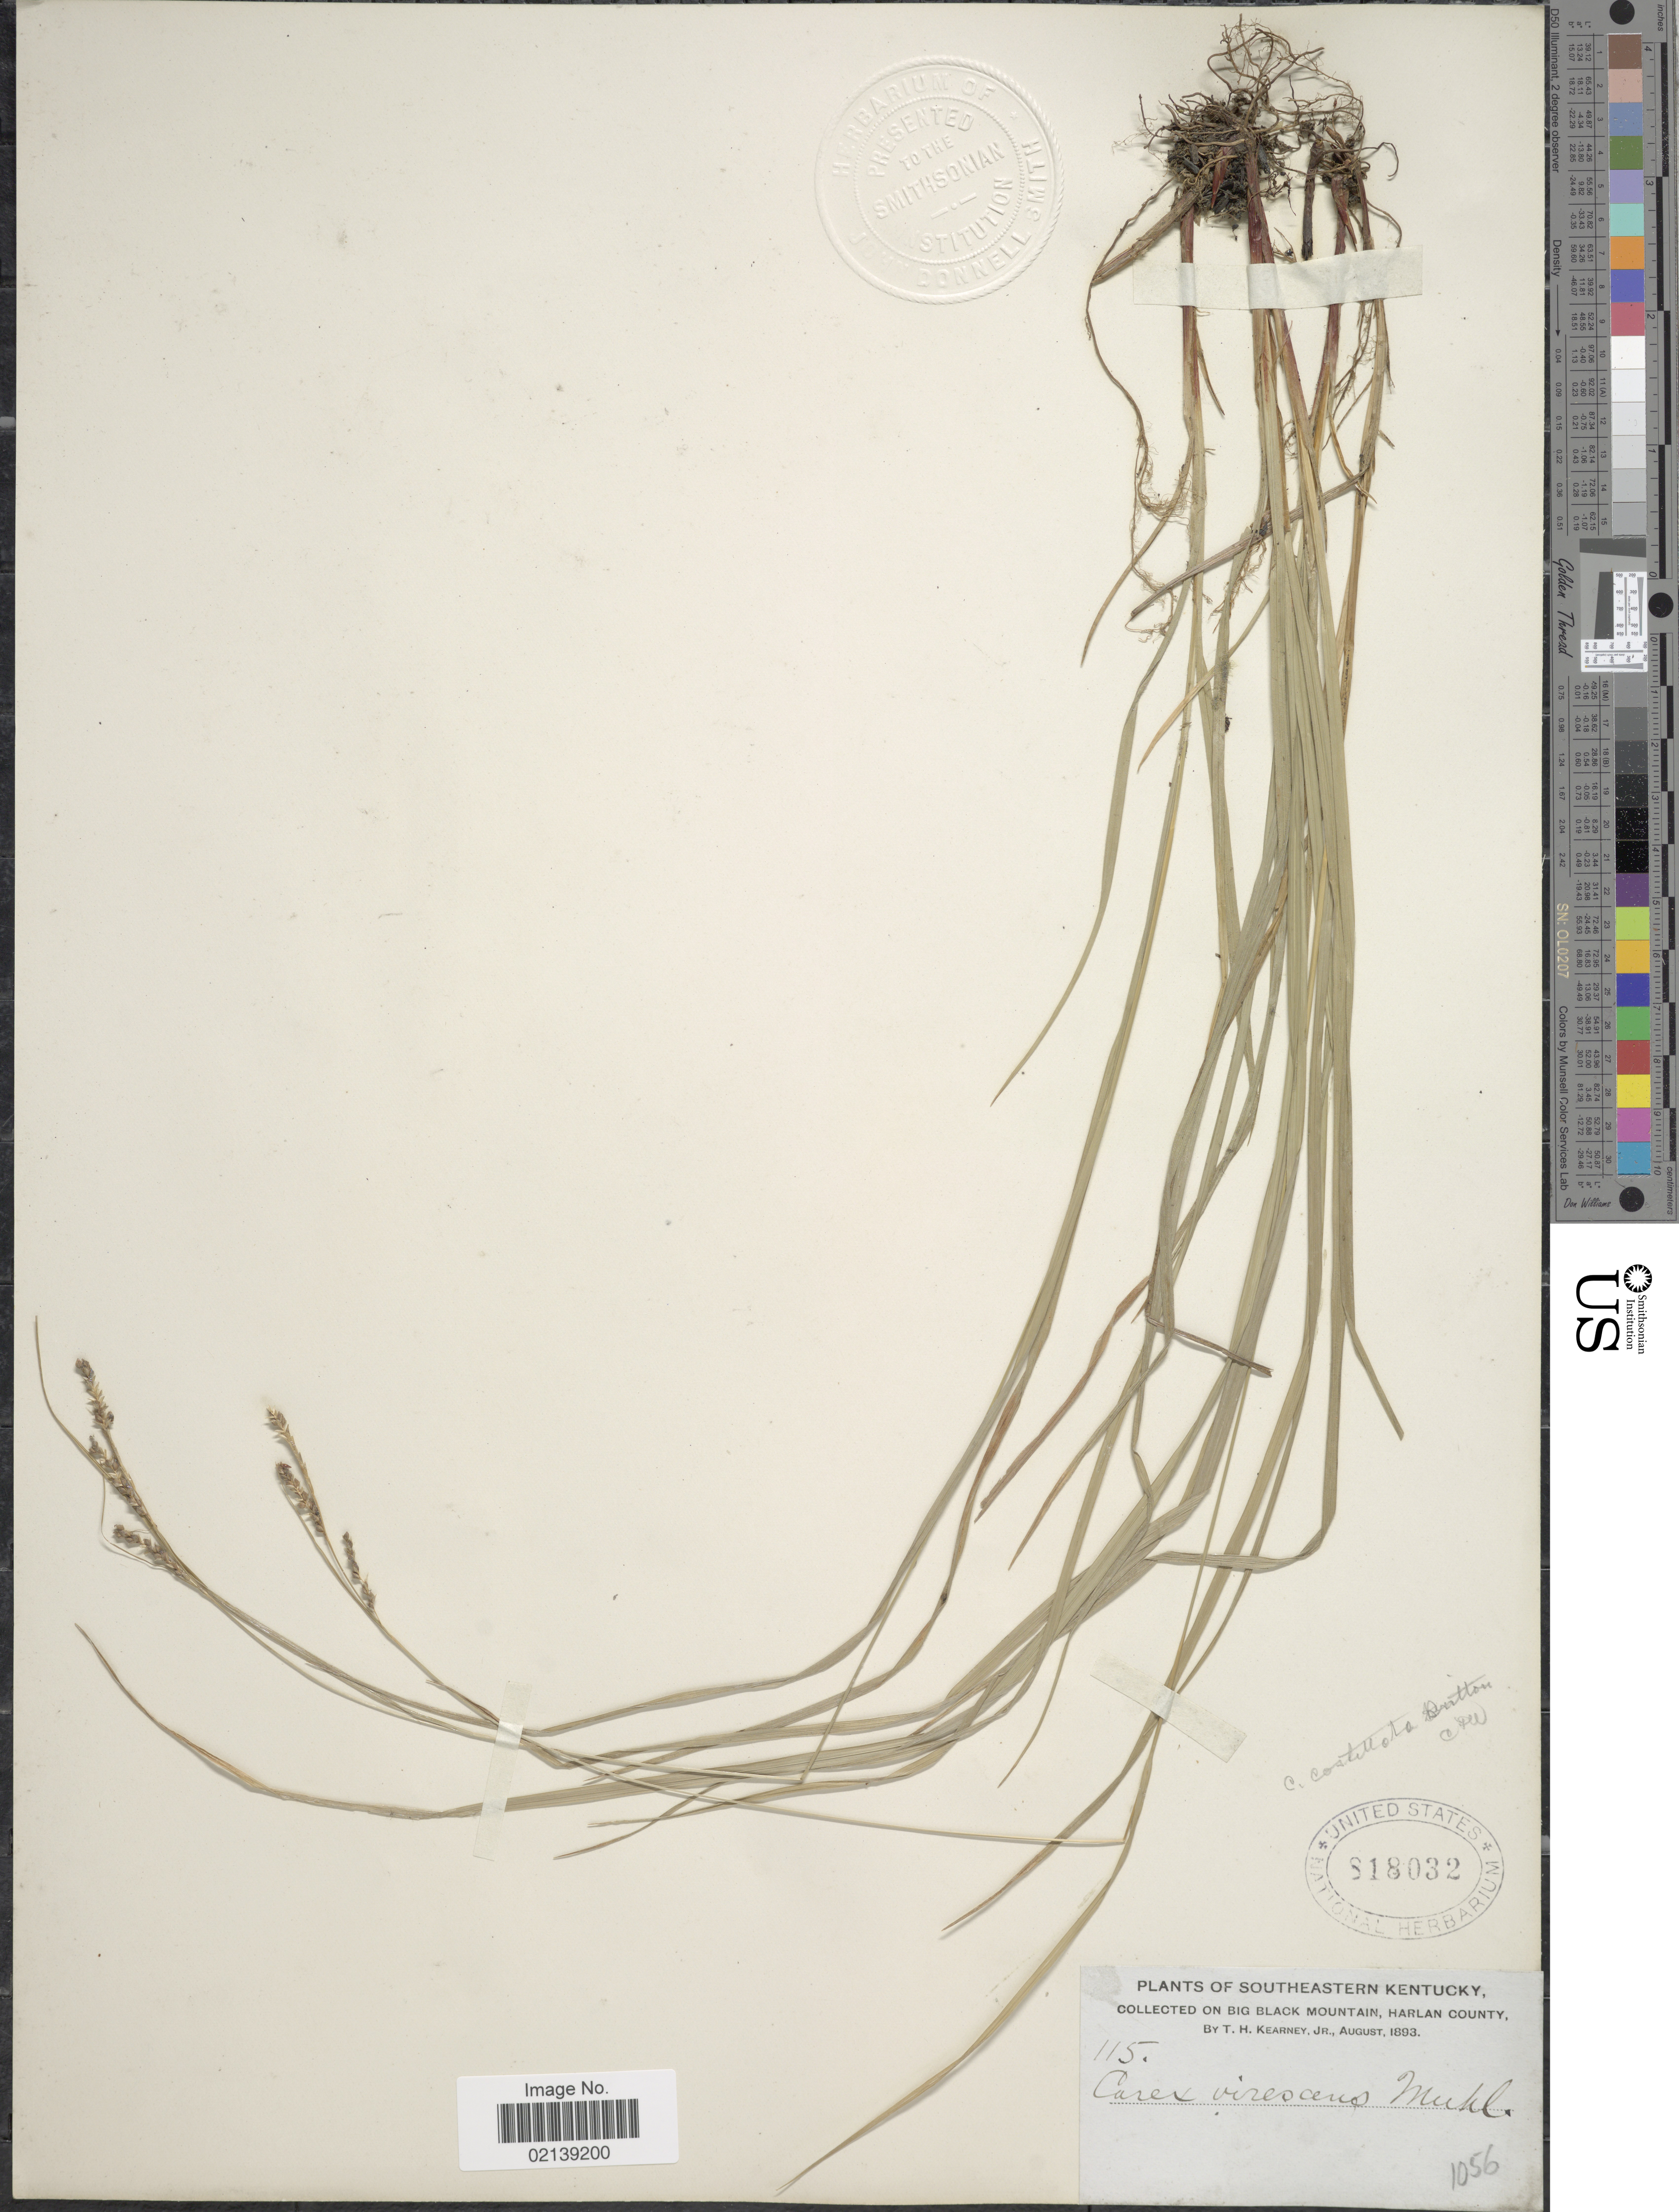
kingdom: Plantae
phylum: Tracheophyta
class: Liliopsida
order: Poales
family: Cyperaceae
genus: Carex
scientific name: Carex virescens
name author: Muhl. ex Willd.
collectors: T. H. Kearney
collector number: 115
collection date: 1893-08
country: United States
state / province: Kentucky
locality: Big Black Mountain, Harlan County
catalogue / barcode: US 818032